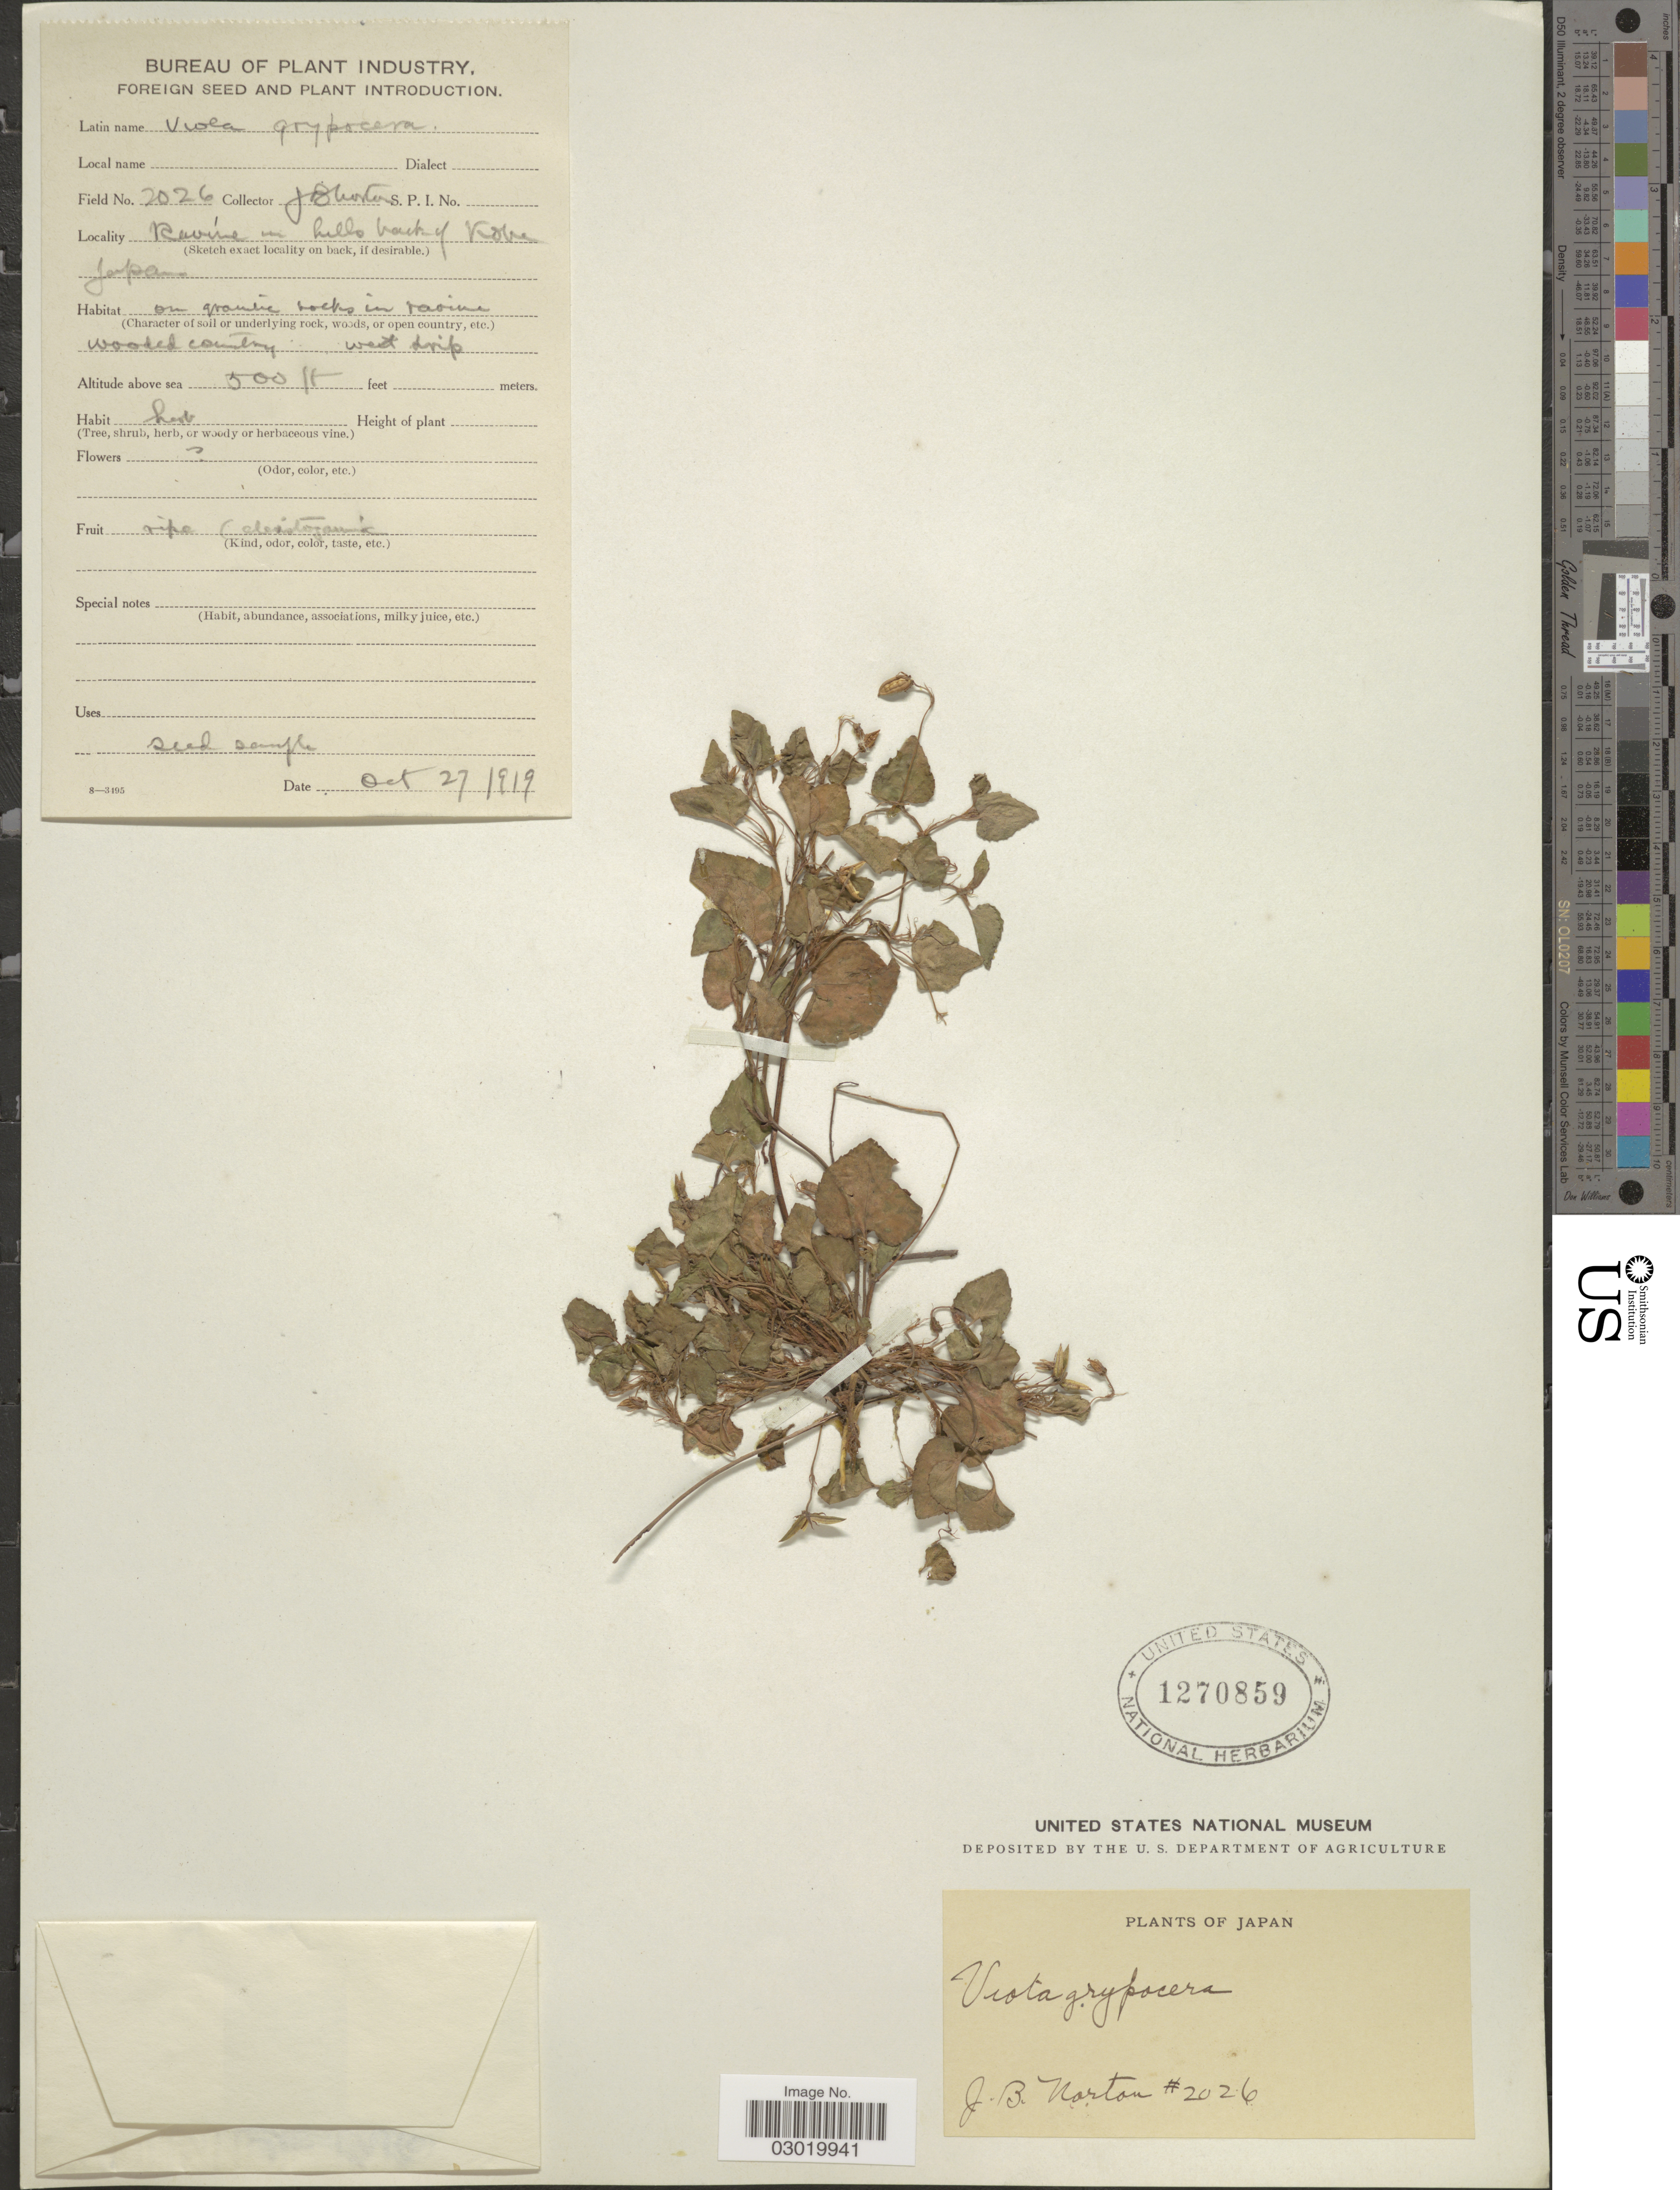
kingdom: Plantae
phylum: Tracheophyta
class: Magnoliopsida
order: Malpighiales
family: Violaceae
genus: Viola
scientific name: Viola grypoceras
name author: A. Gray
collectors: J. B. Norton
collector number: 2026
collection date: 1919-10-27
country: Japan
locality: Ravine in hills back of Kobe.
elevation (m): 152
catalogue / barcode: US 1270859